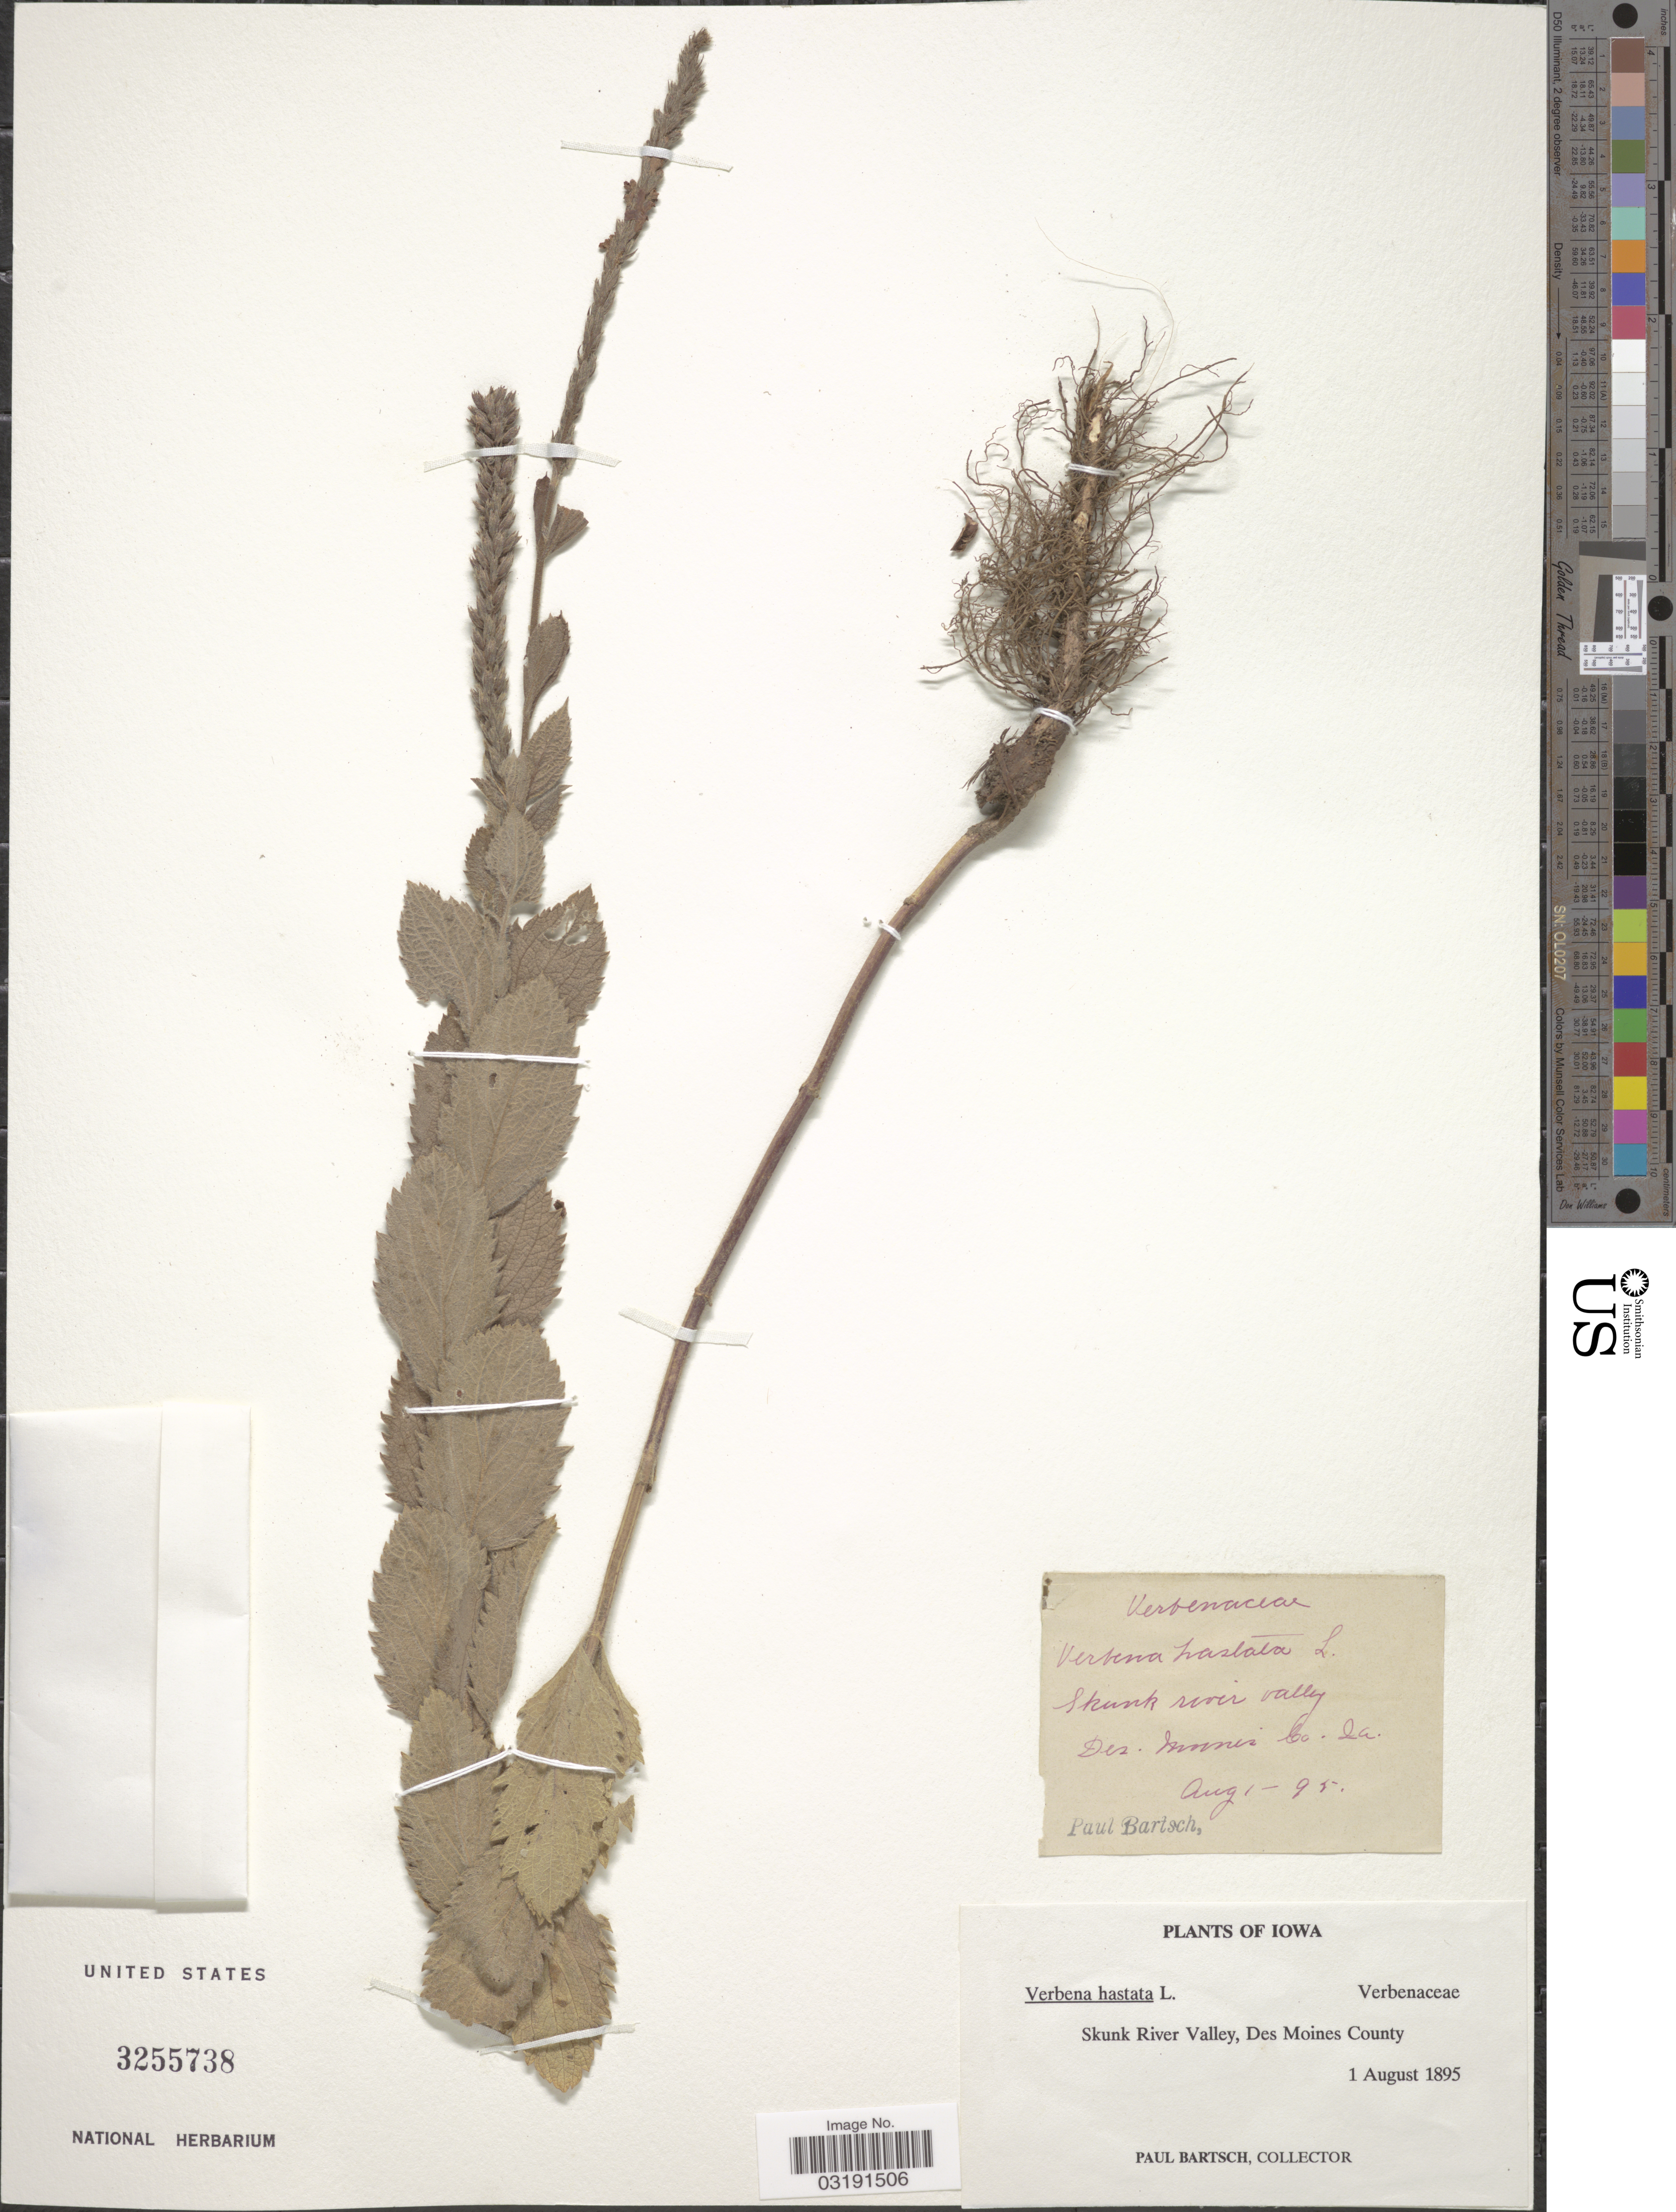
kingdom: Plantae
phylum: Tracheophyta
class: Magnoliopsida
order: Lamiales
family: Verbenaceae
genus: Verbena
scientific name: Verbena hastata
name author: L.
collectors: P. Bartsch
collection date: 1895-08-01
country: United States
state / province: Iowa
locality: Skunk River Valley, Des Moines County.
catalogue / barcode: US 3255738